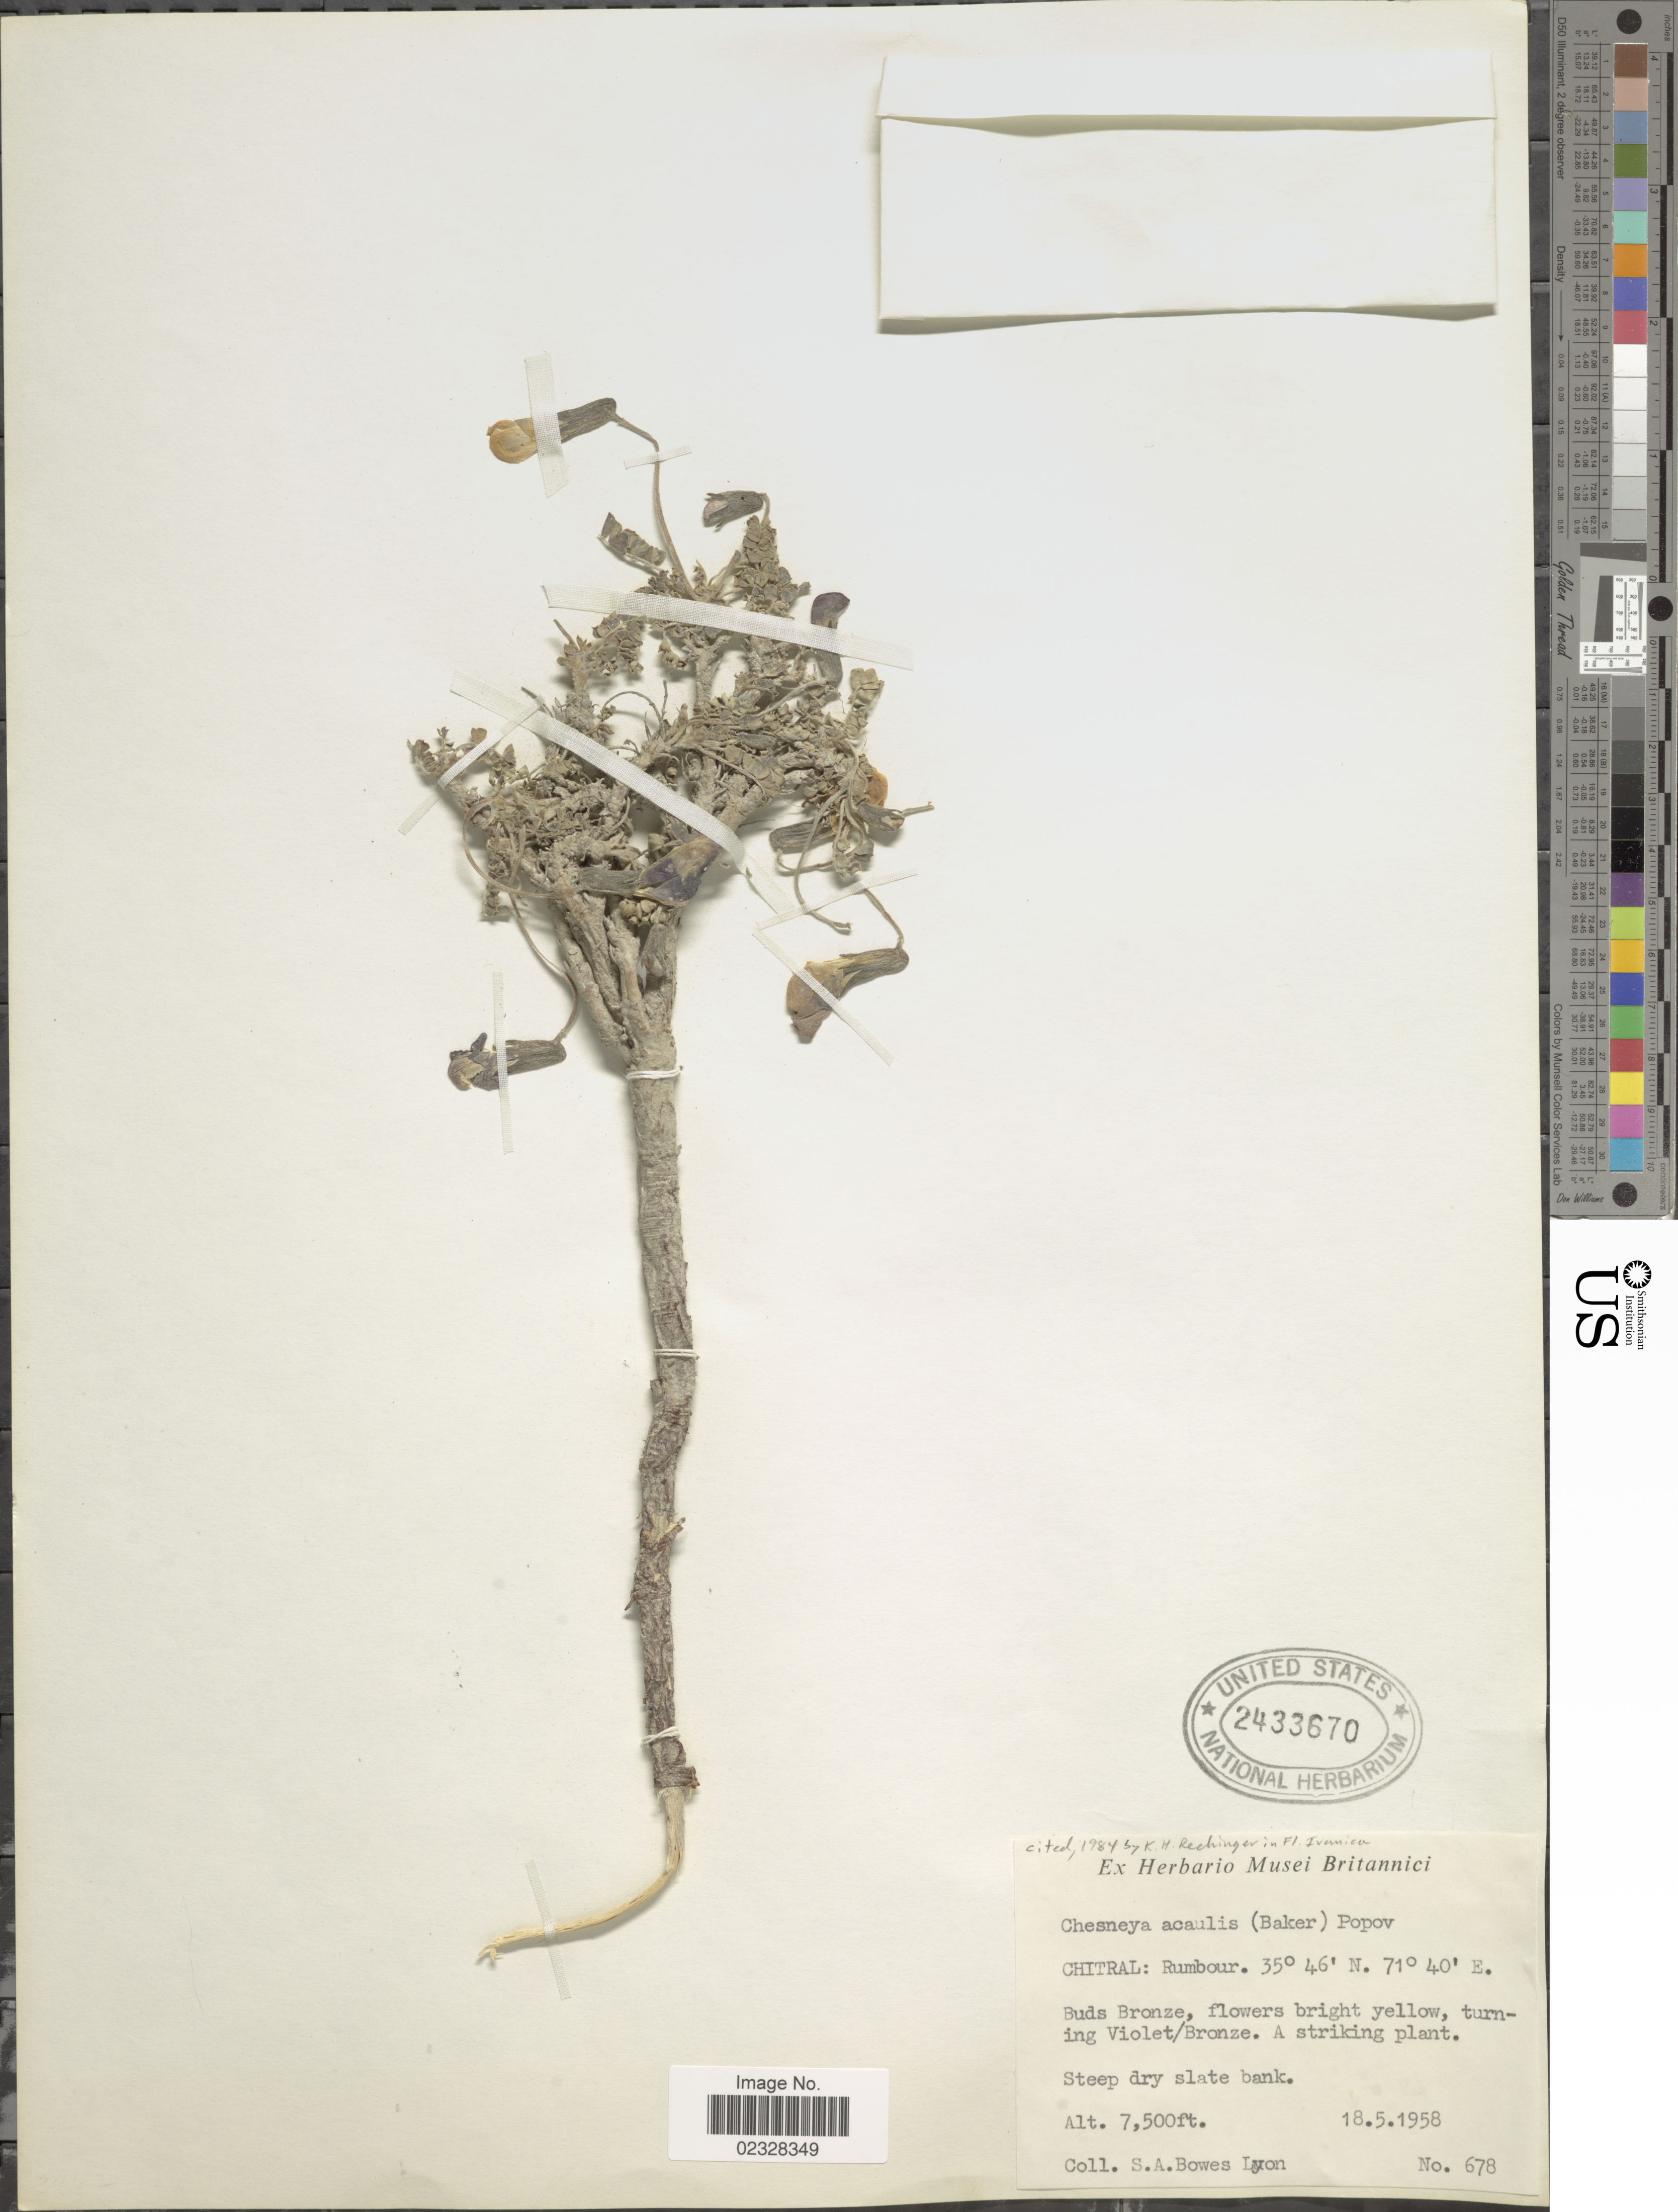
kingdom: Plantae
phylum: Tracheophyta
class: Magnoliopsida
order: Fabales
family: Fabaceae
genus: Chesneya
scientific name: Chesneya acaulis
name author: (Baker) Popov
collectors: S. Lyon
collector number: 678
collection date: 1958-05-18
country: India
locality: Chitral: Rumbour, dteep dry slate bank.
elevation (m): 2286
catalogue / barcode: US 2433670